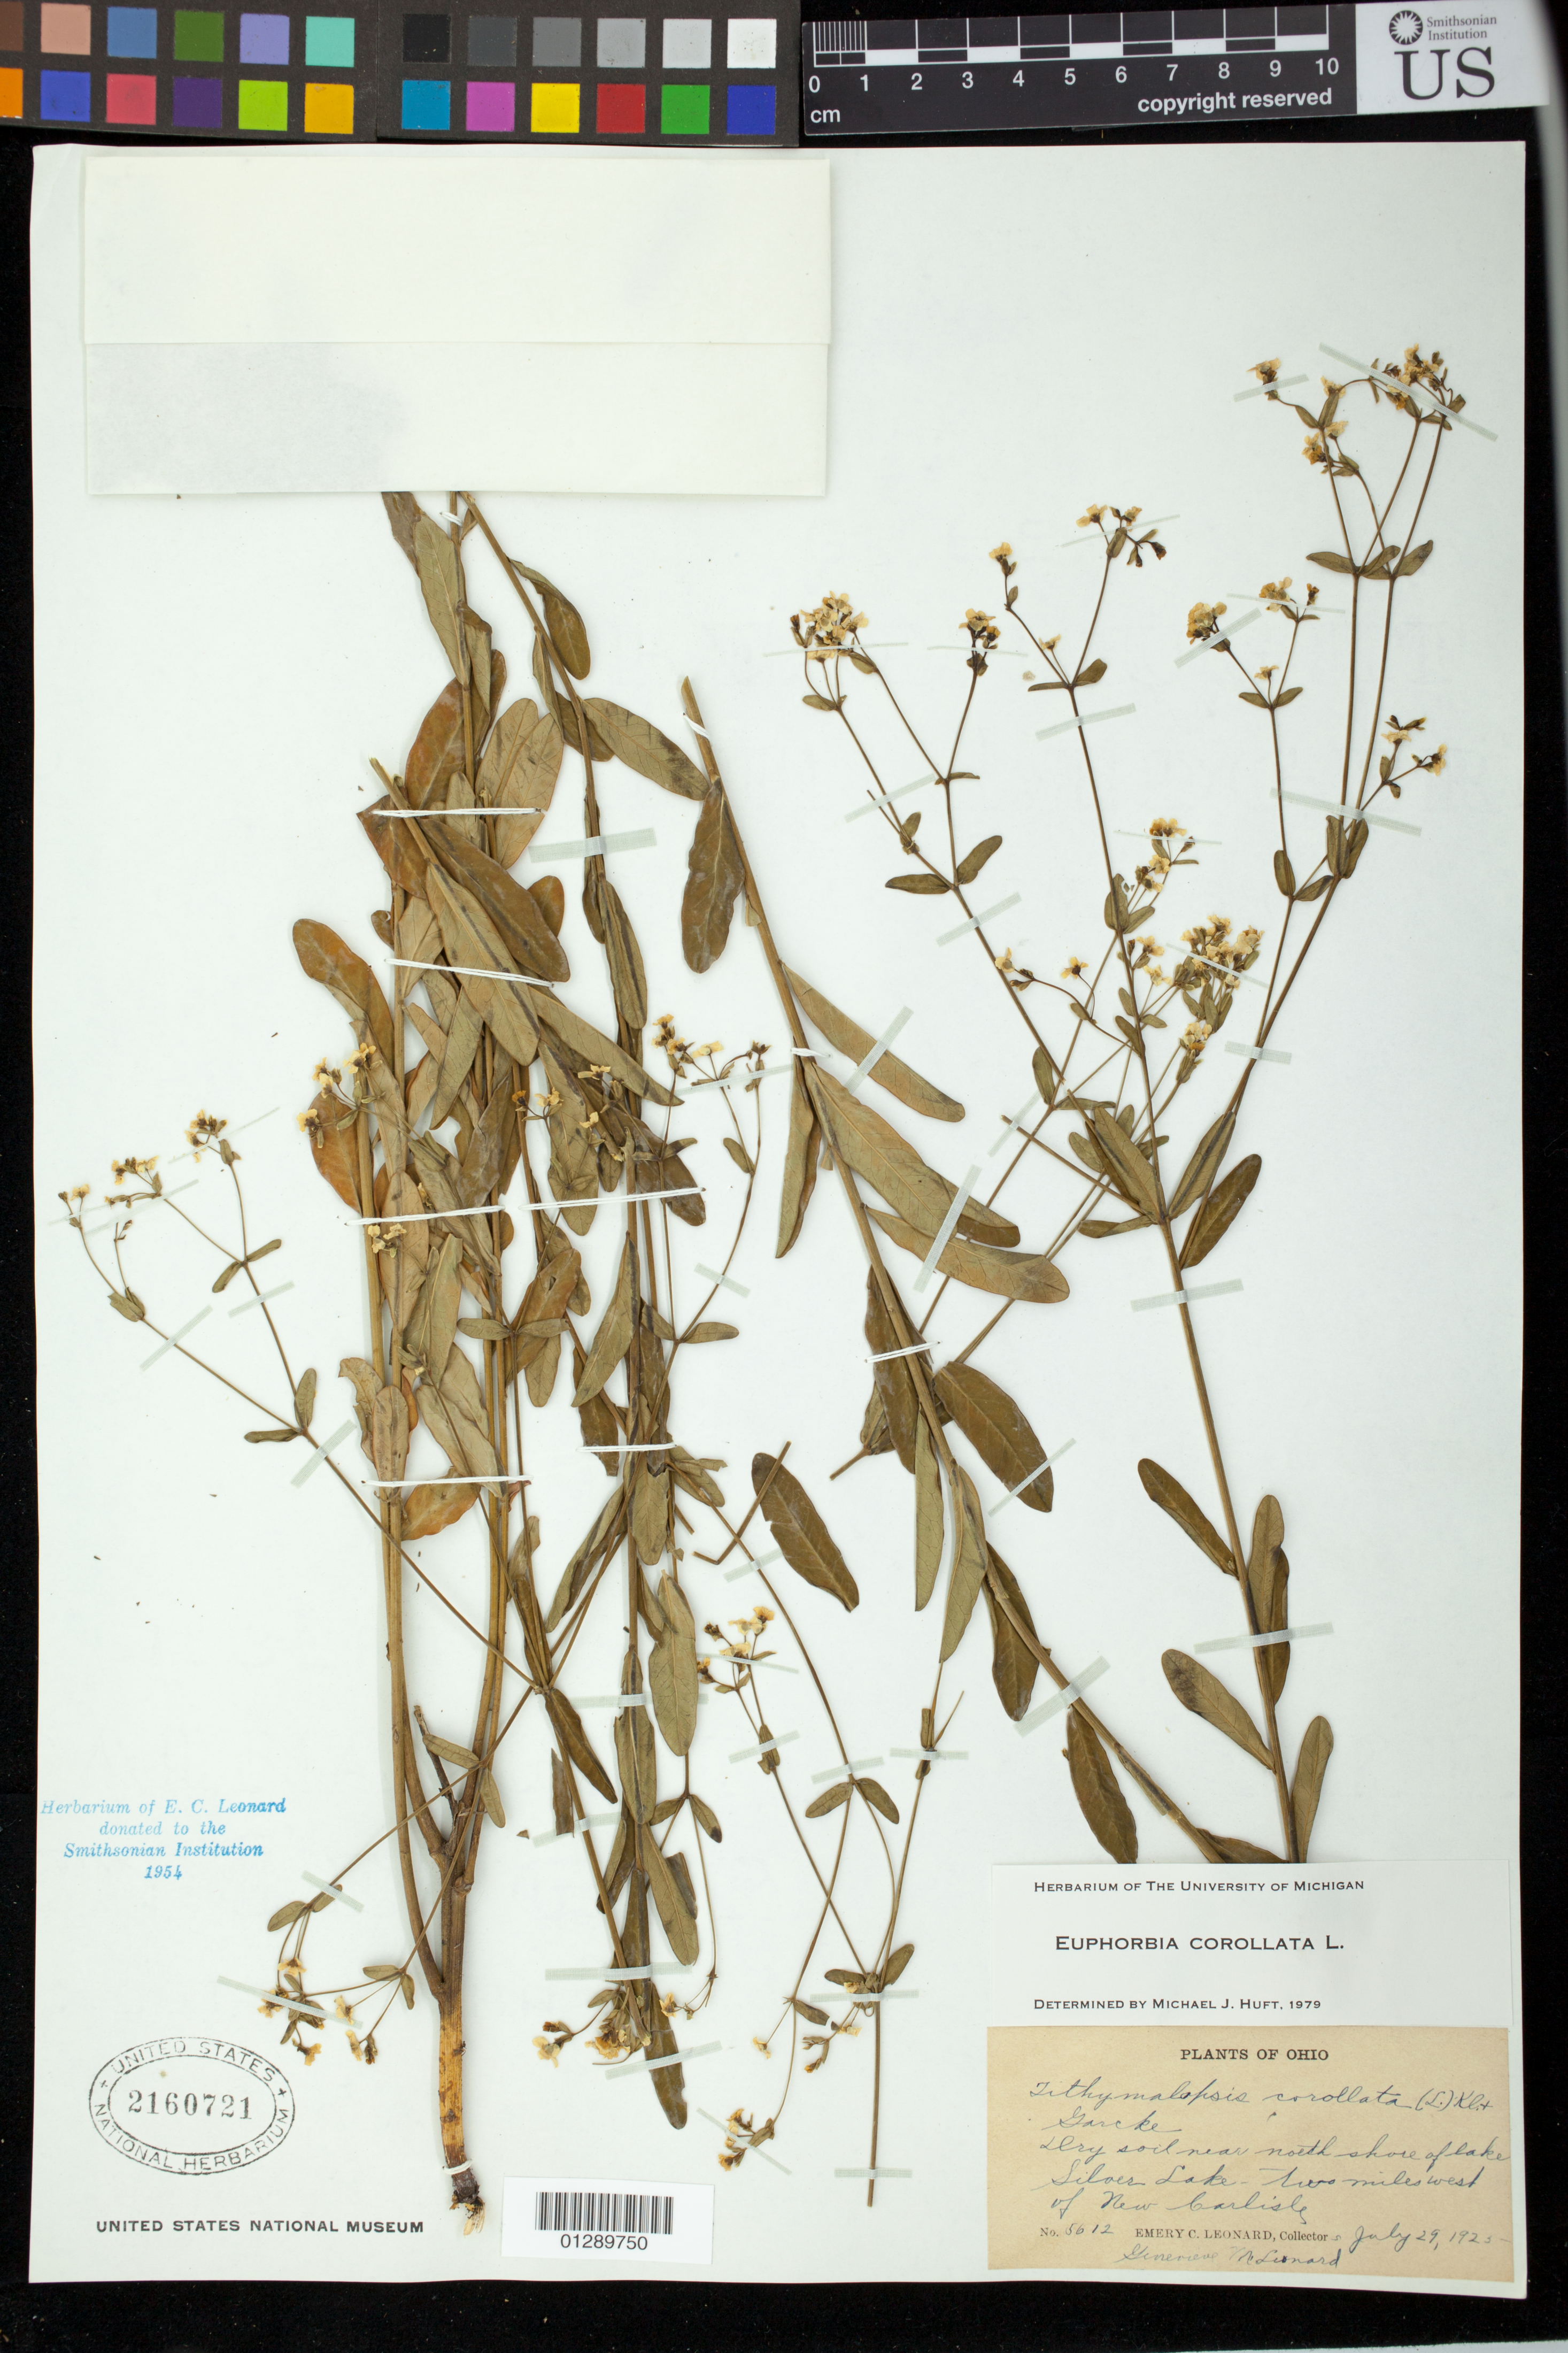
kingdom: Plantae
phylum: Tracheophyta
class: Magnoliopsida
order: Malpighiales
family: Euphorbiaceae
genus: Euphorbia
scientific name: Euphorbia corollata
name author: L.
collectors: E. C. Leonard & G. M. Leonard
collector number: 5612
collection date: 1925-07-29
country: United States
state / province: Ohio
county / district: Miami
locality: north shore of lake Silver Lake- two miles west of New Carlisle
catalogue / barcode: US 2160721